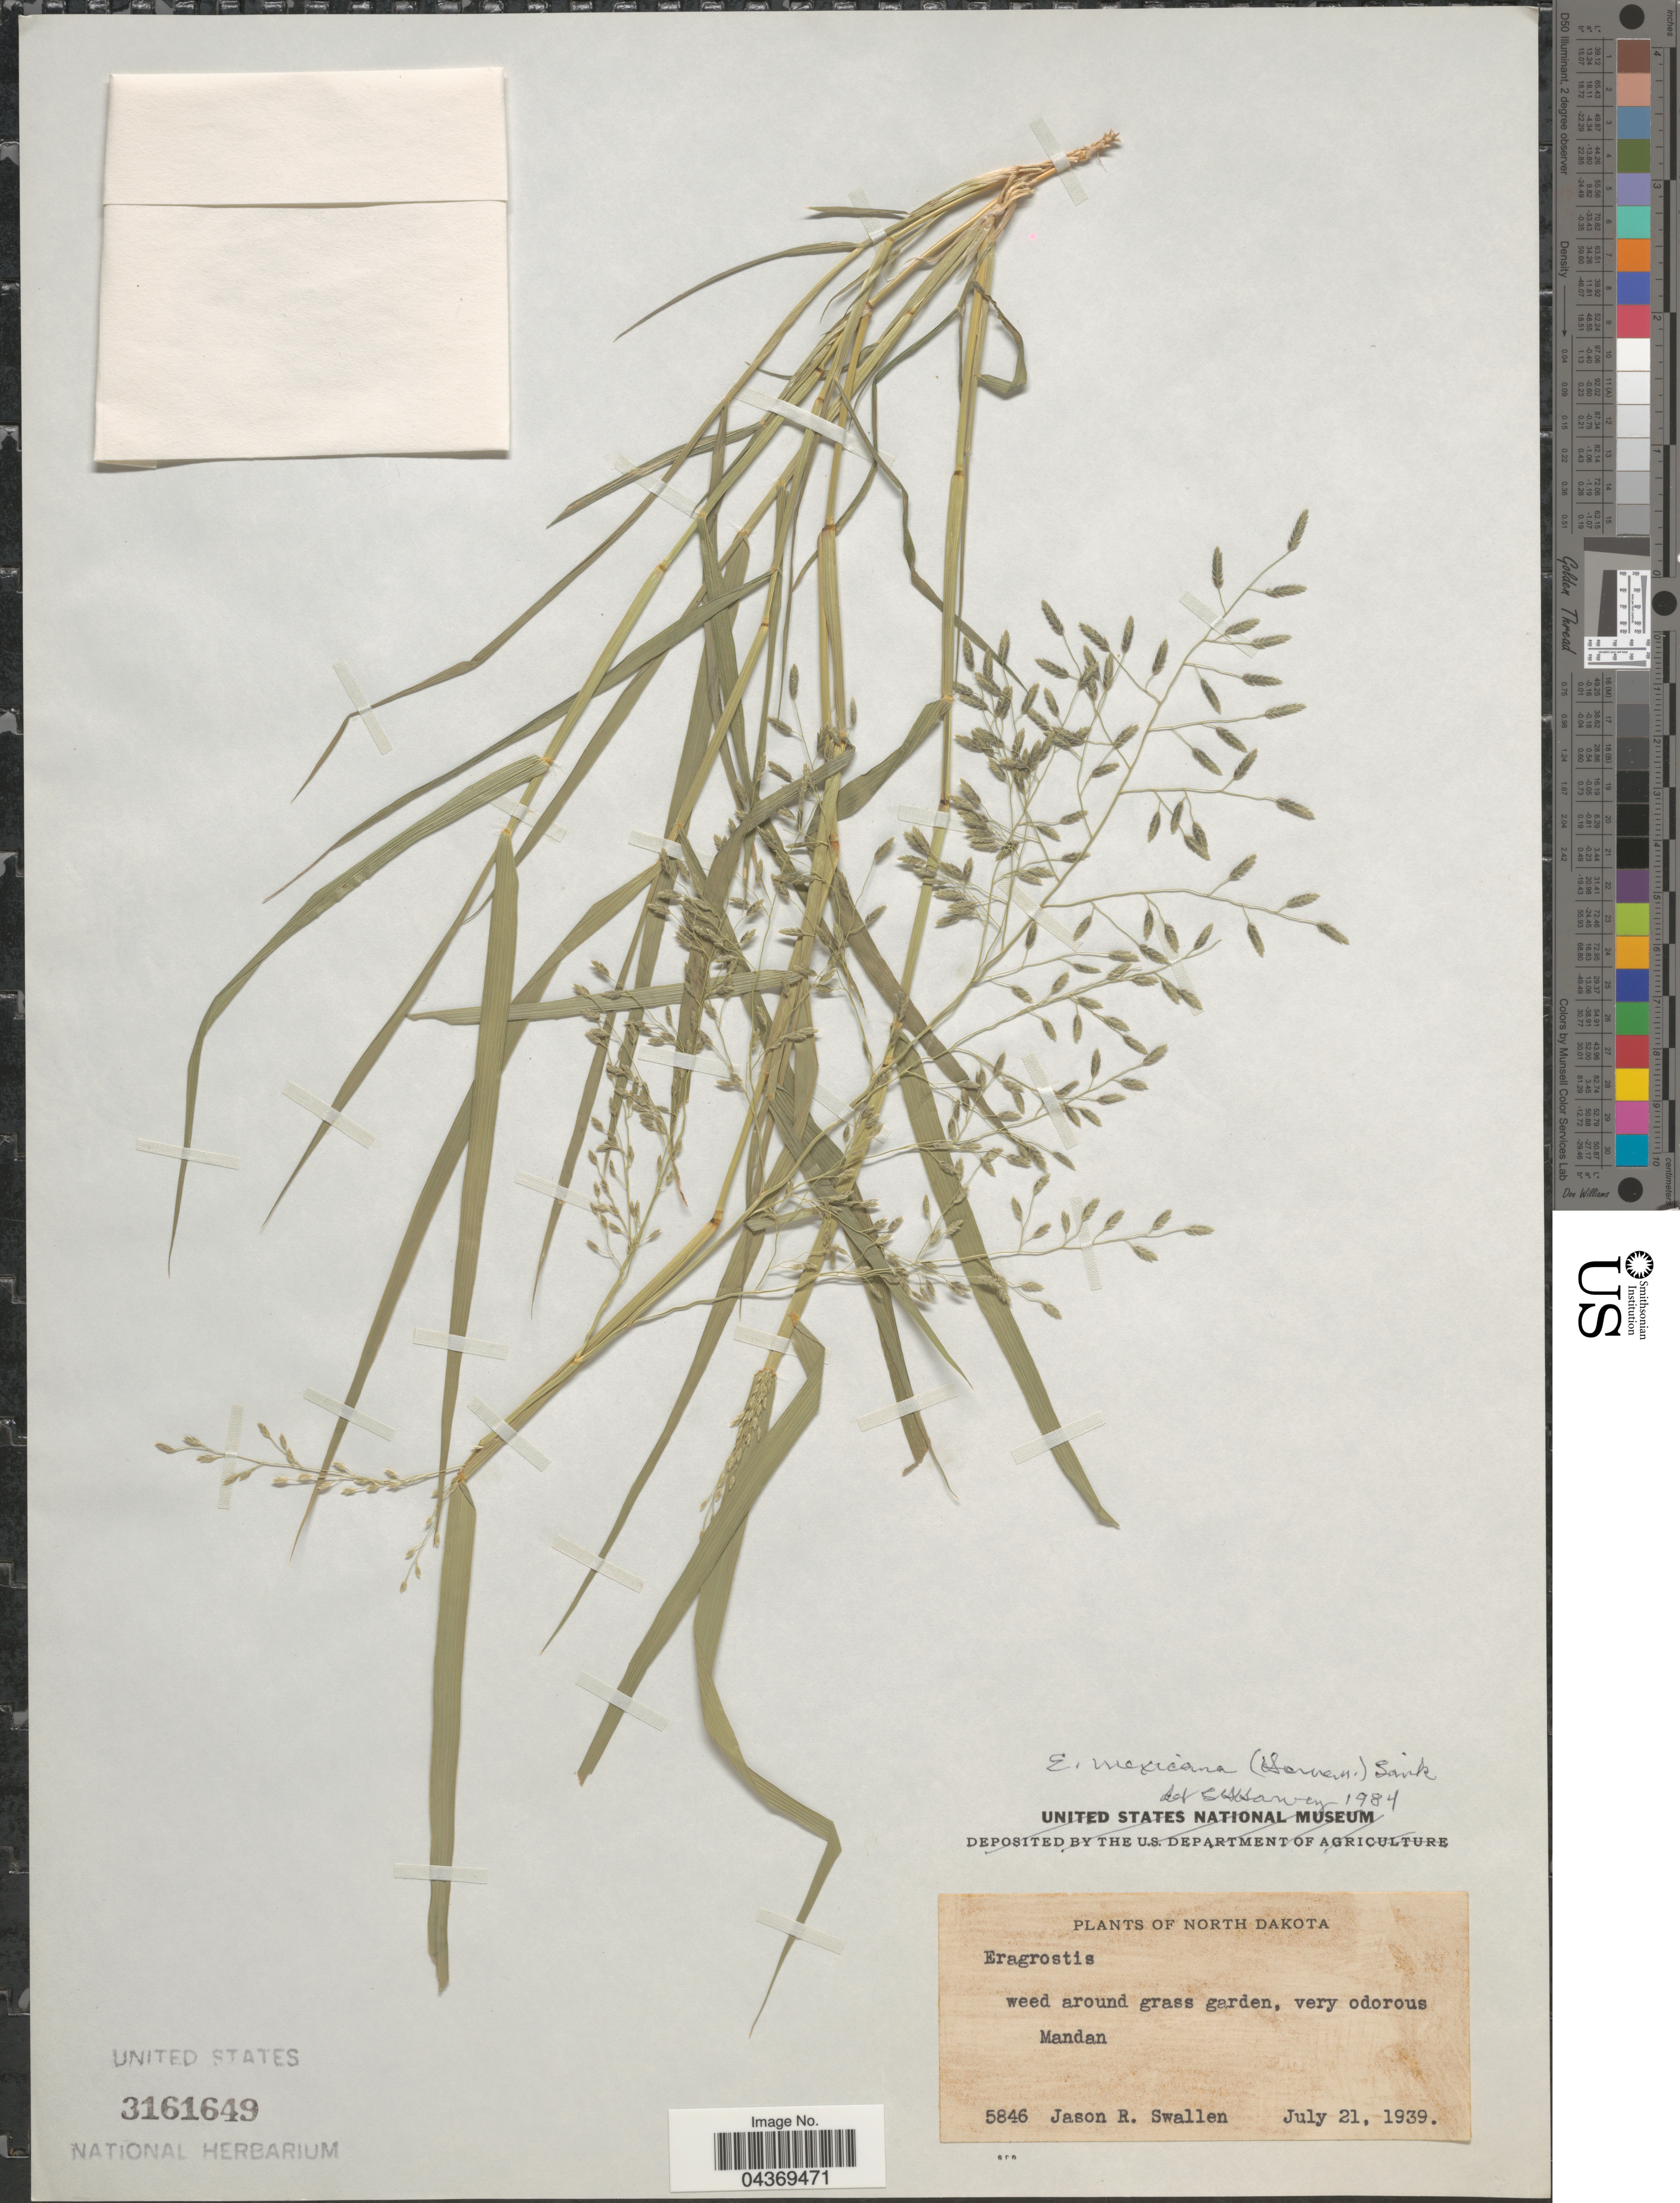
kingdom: Plantae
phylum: Tracheophyta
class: Liliopsida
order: Poales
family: Poaceae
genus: Eragrostis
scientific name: Eragrostis mexicana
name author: (Hornem.) Link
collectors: J. R. Swallen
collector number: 5846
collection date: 1939-07-21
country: United States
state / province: North Dakota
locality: Mandan.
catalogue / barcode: US 3161649